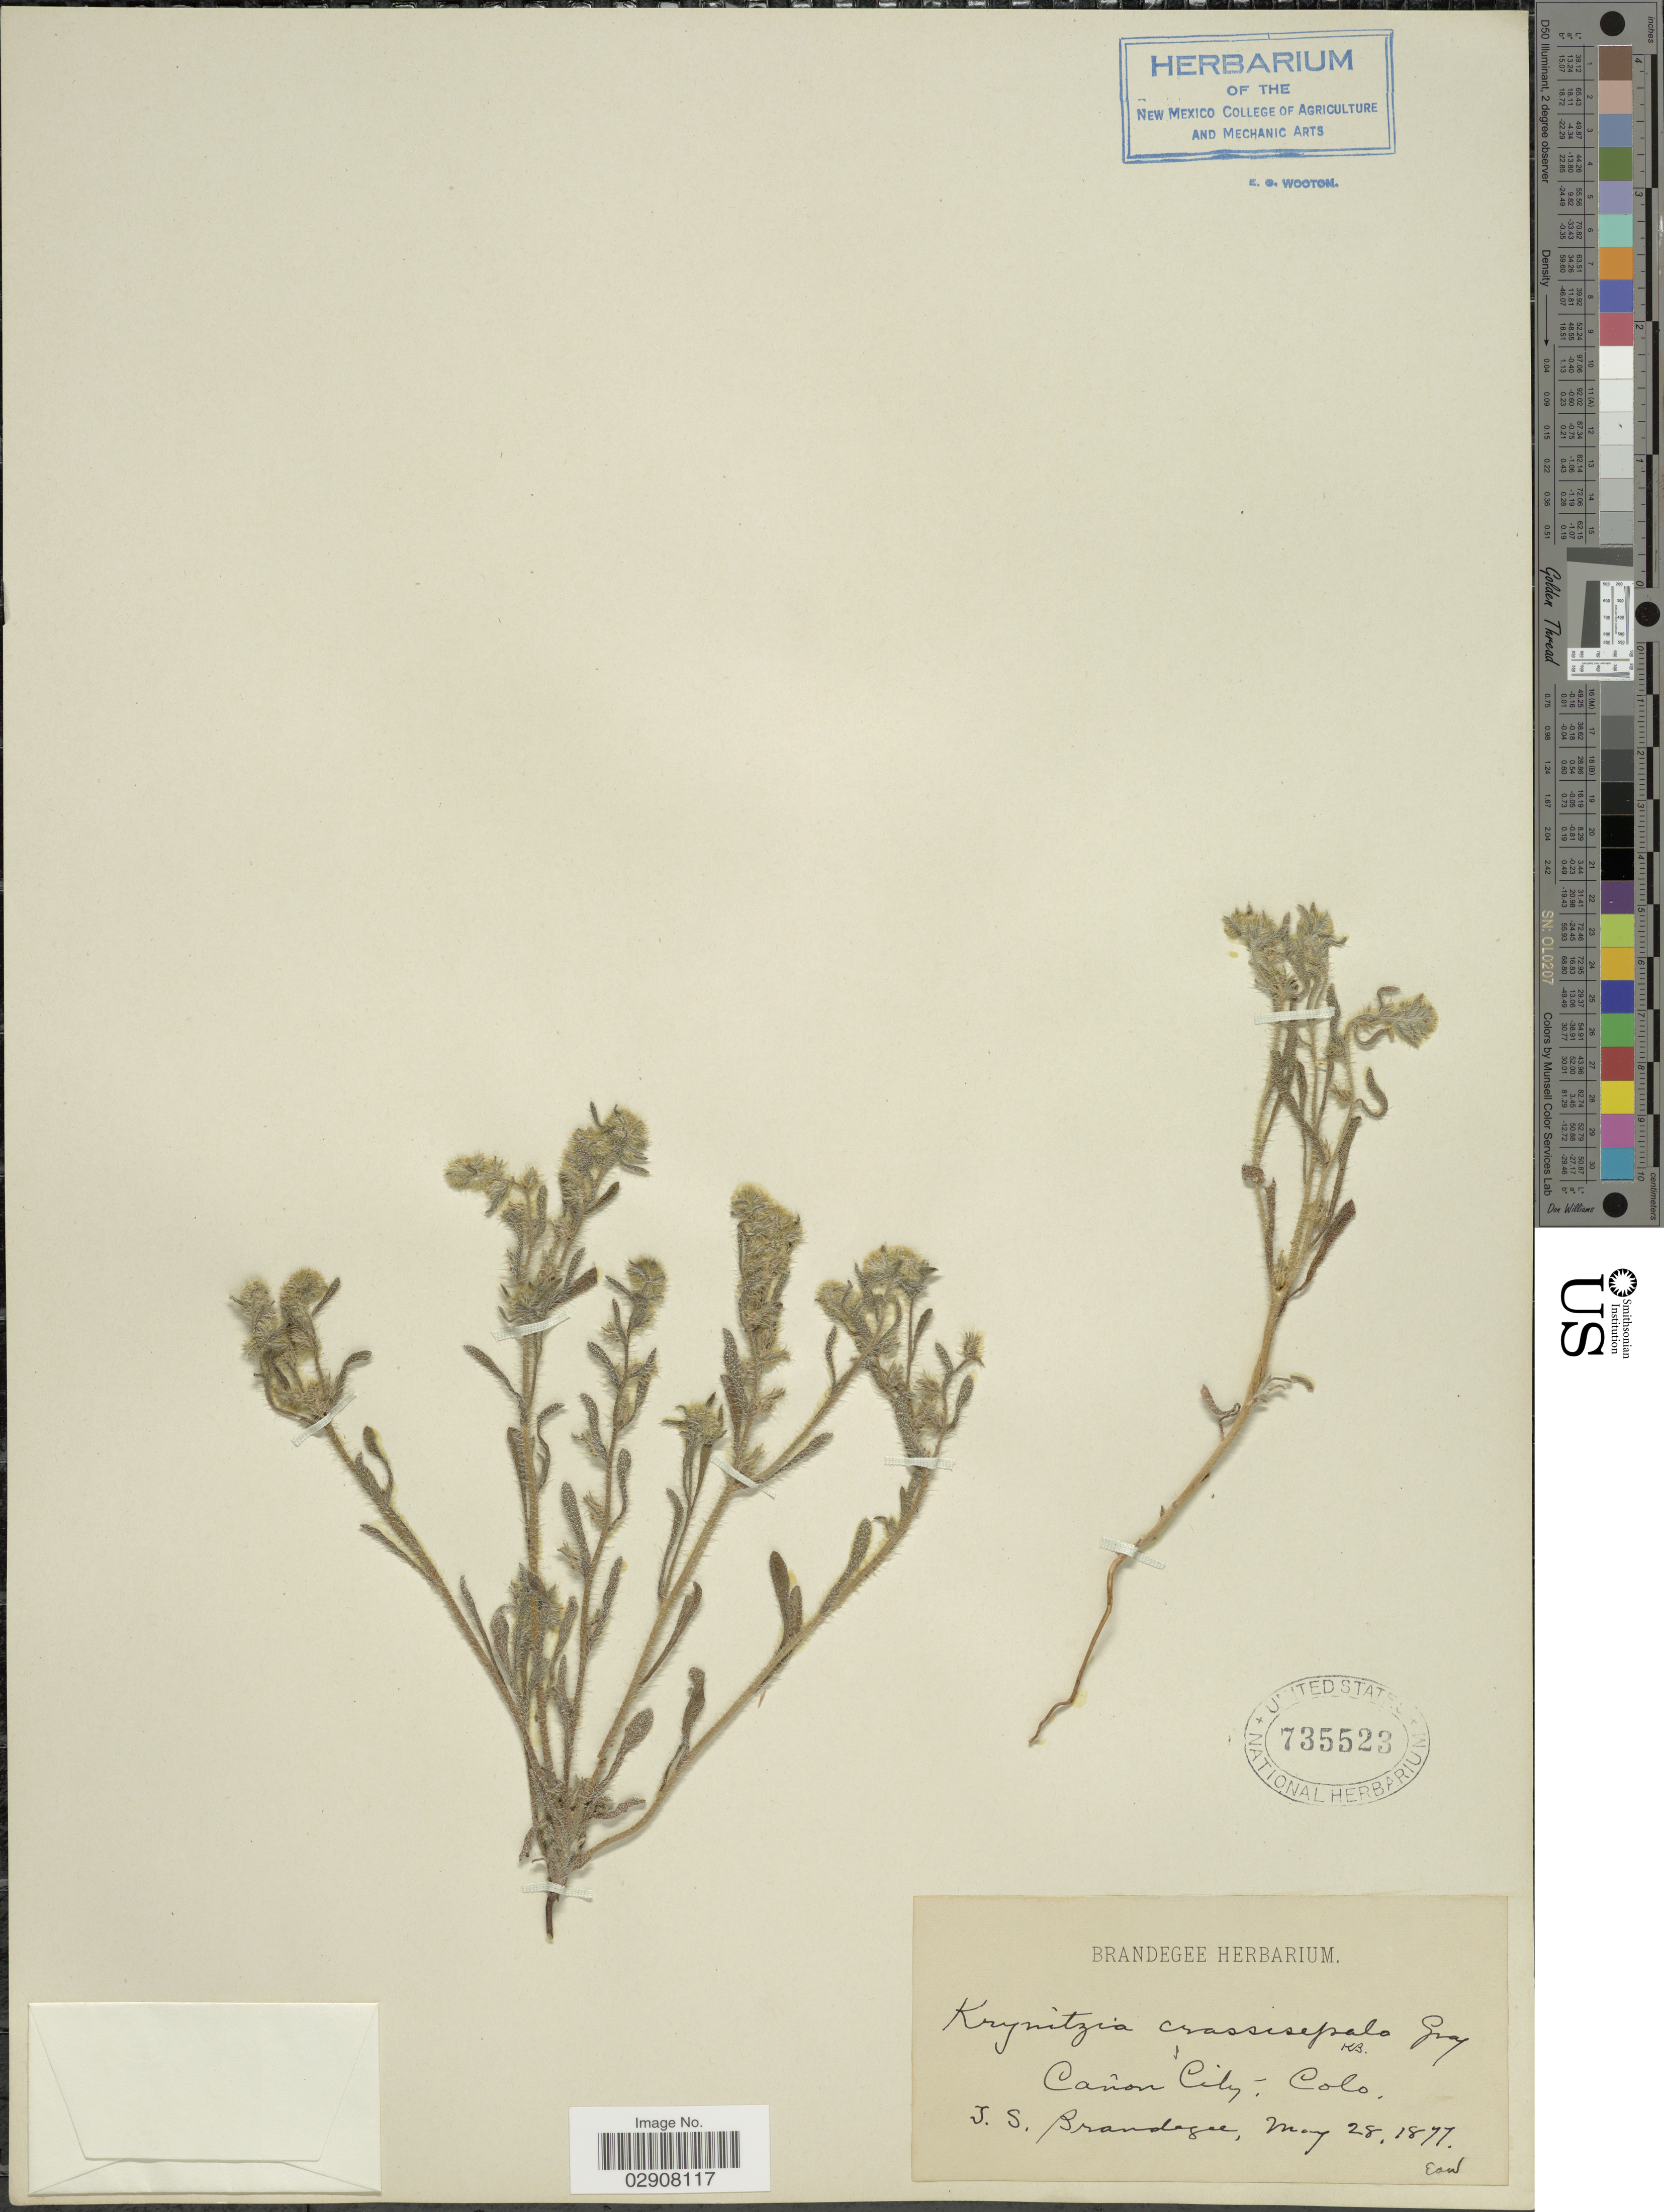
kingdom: Plantae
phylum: Tracheophyta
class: Magnoliopsida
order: Boraginales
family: Boraginaceae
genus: Cryptantha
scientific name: Cryptantha minima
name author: Rydb.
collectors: J. S. Brandegee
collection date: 1877-05-28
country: United States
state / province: Colorado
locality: Cañon City.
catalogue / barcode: US 735523